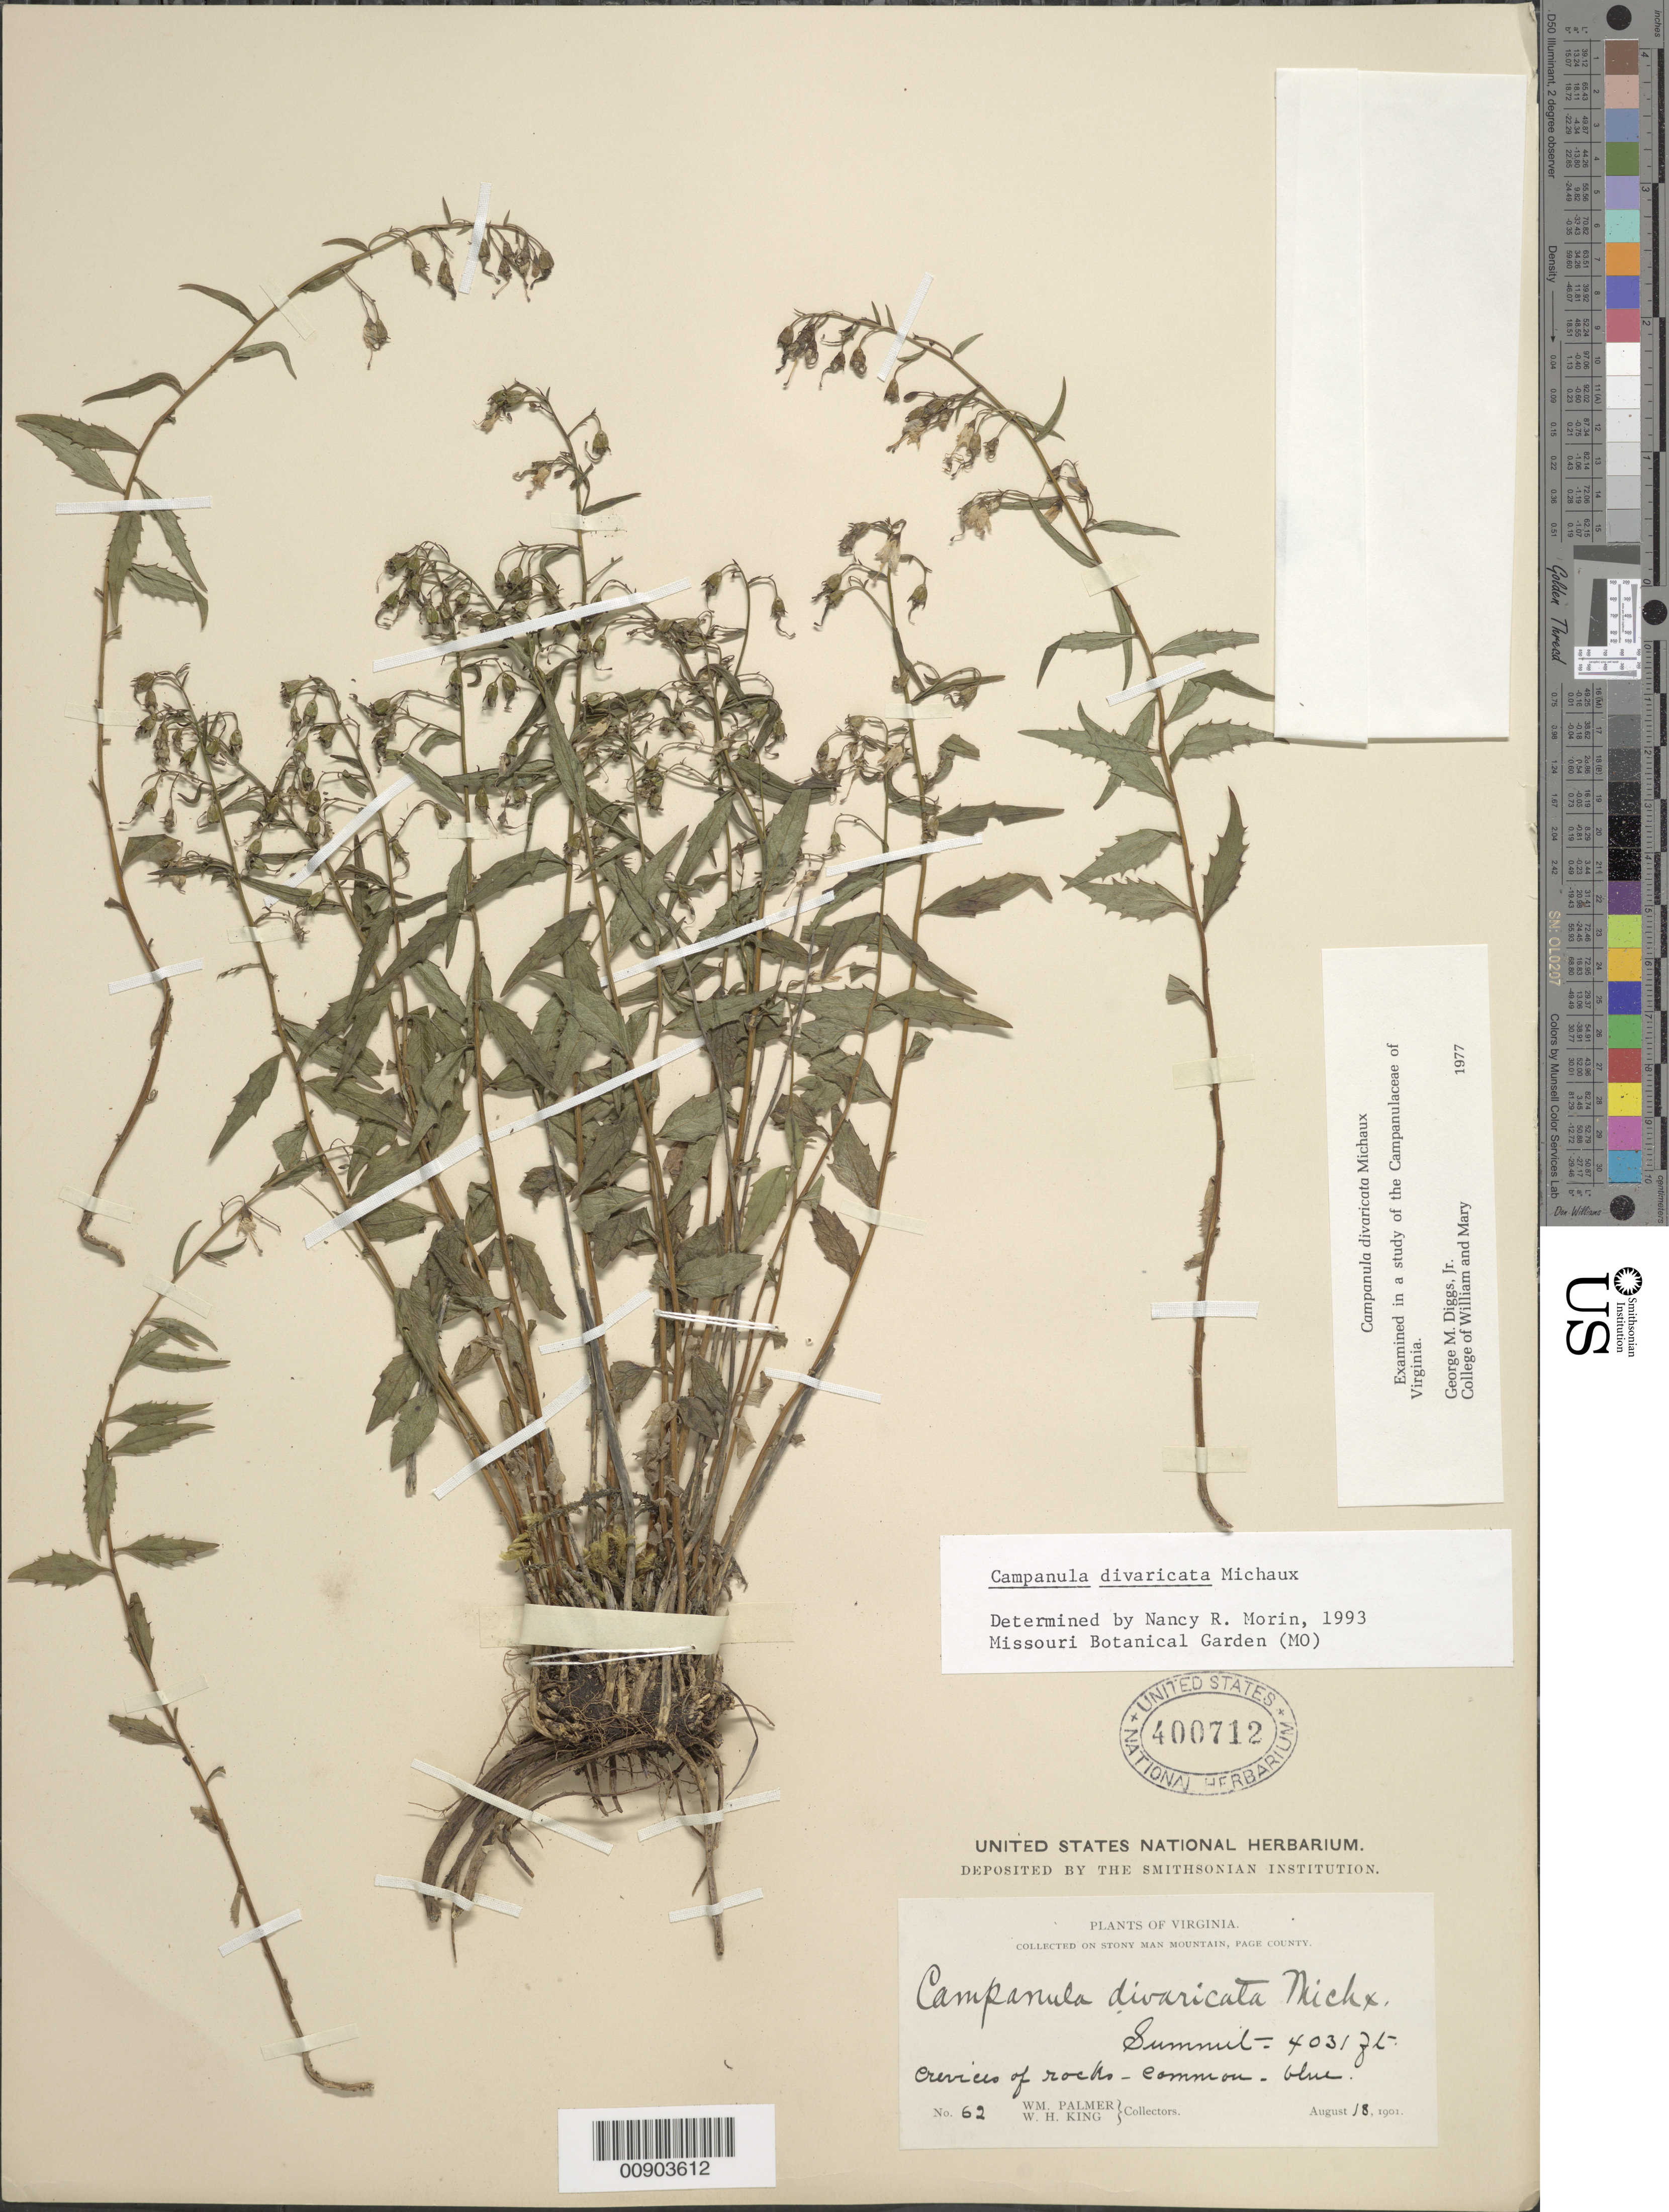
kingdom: Plantae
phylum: Tracheophyta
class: Magnoliopsida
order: Asterales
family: Campanulaceae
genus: Campanula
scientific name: Campanula divaricata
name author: Michx.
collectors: W. Palmer & W. H. King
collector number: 62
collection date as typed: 18 Aug 1901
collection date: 1901-08-18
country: United States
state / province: Virginia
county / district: Page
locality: Stony Man Mountain. Summit.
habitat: Crevices of rocks.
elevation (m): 1229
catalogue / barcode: US 400712